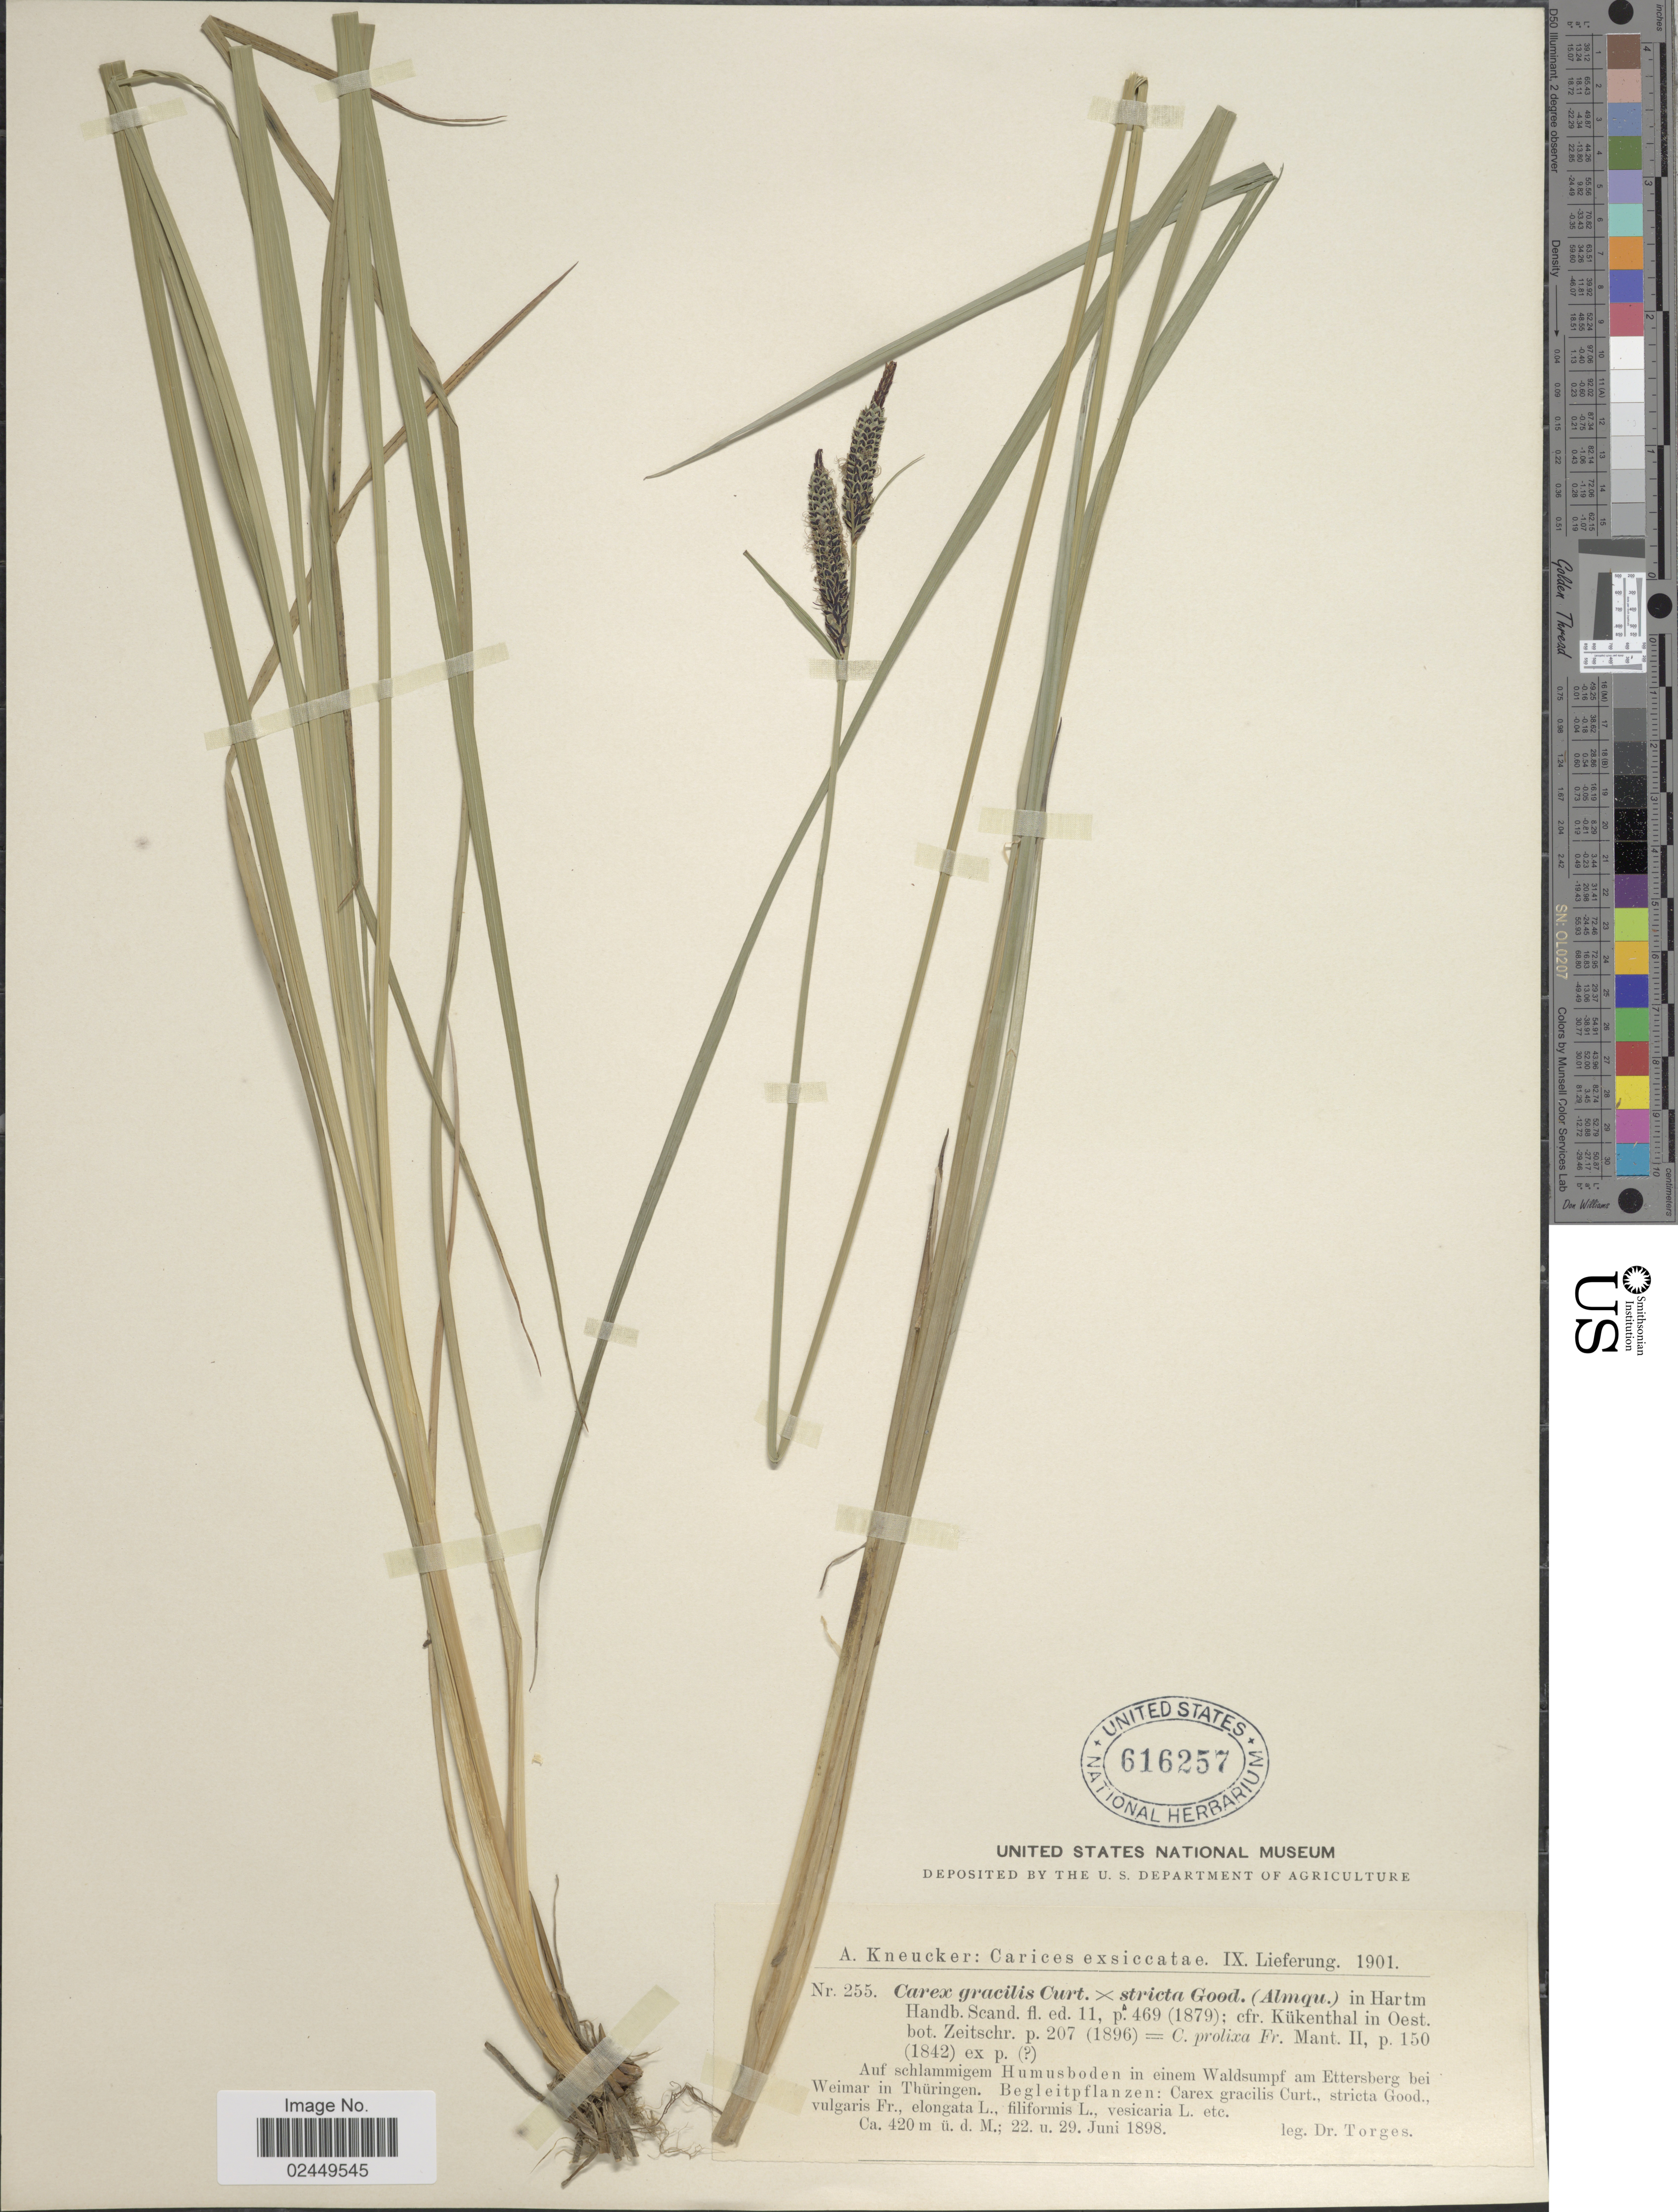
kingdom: Plantae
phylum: Tracheophyta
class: Liliopsida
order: Poales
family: Cyperaceae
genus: Carex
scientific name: Carex acuta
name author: L.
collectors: Torges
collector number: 255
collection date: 1898-06-22/1898-06-29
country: Germany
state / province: Thuringia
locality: Auf schlammigem Humusboden in einem Waldsumpf am Ettersberg bei Weimar in Thuringen.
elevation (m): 420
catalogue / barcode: US 616257